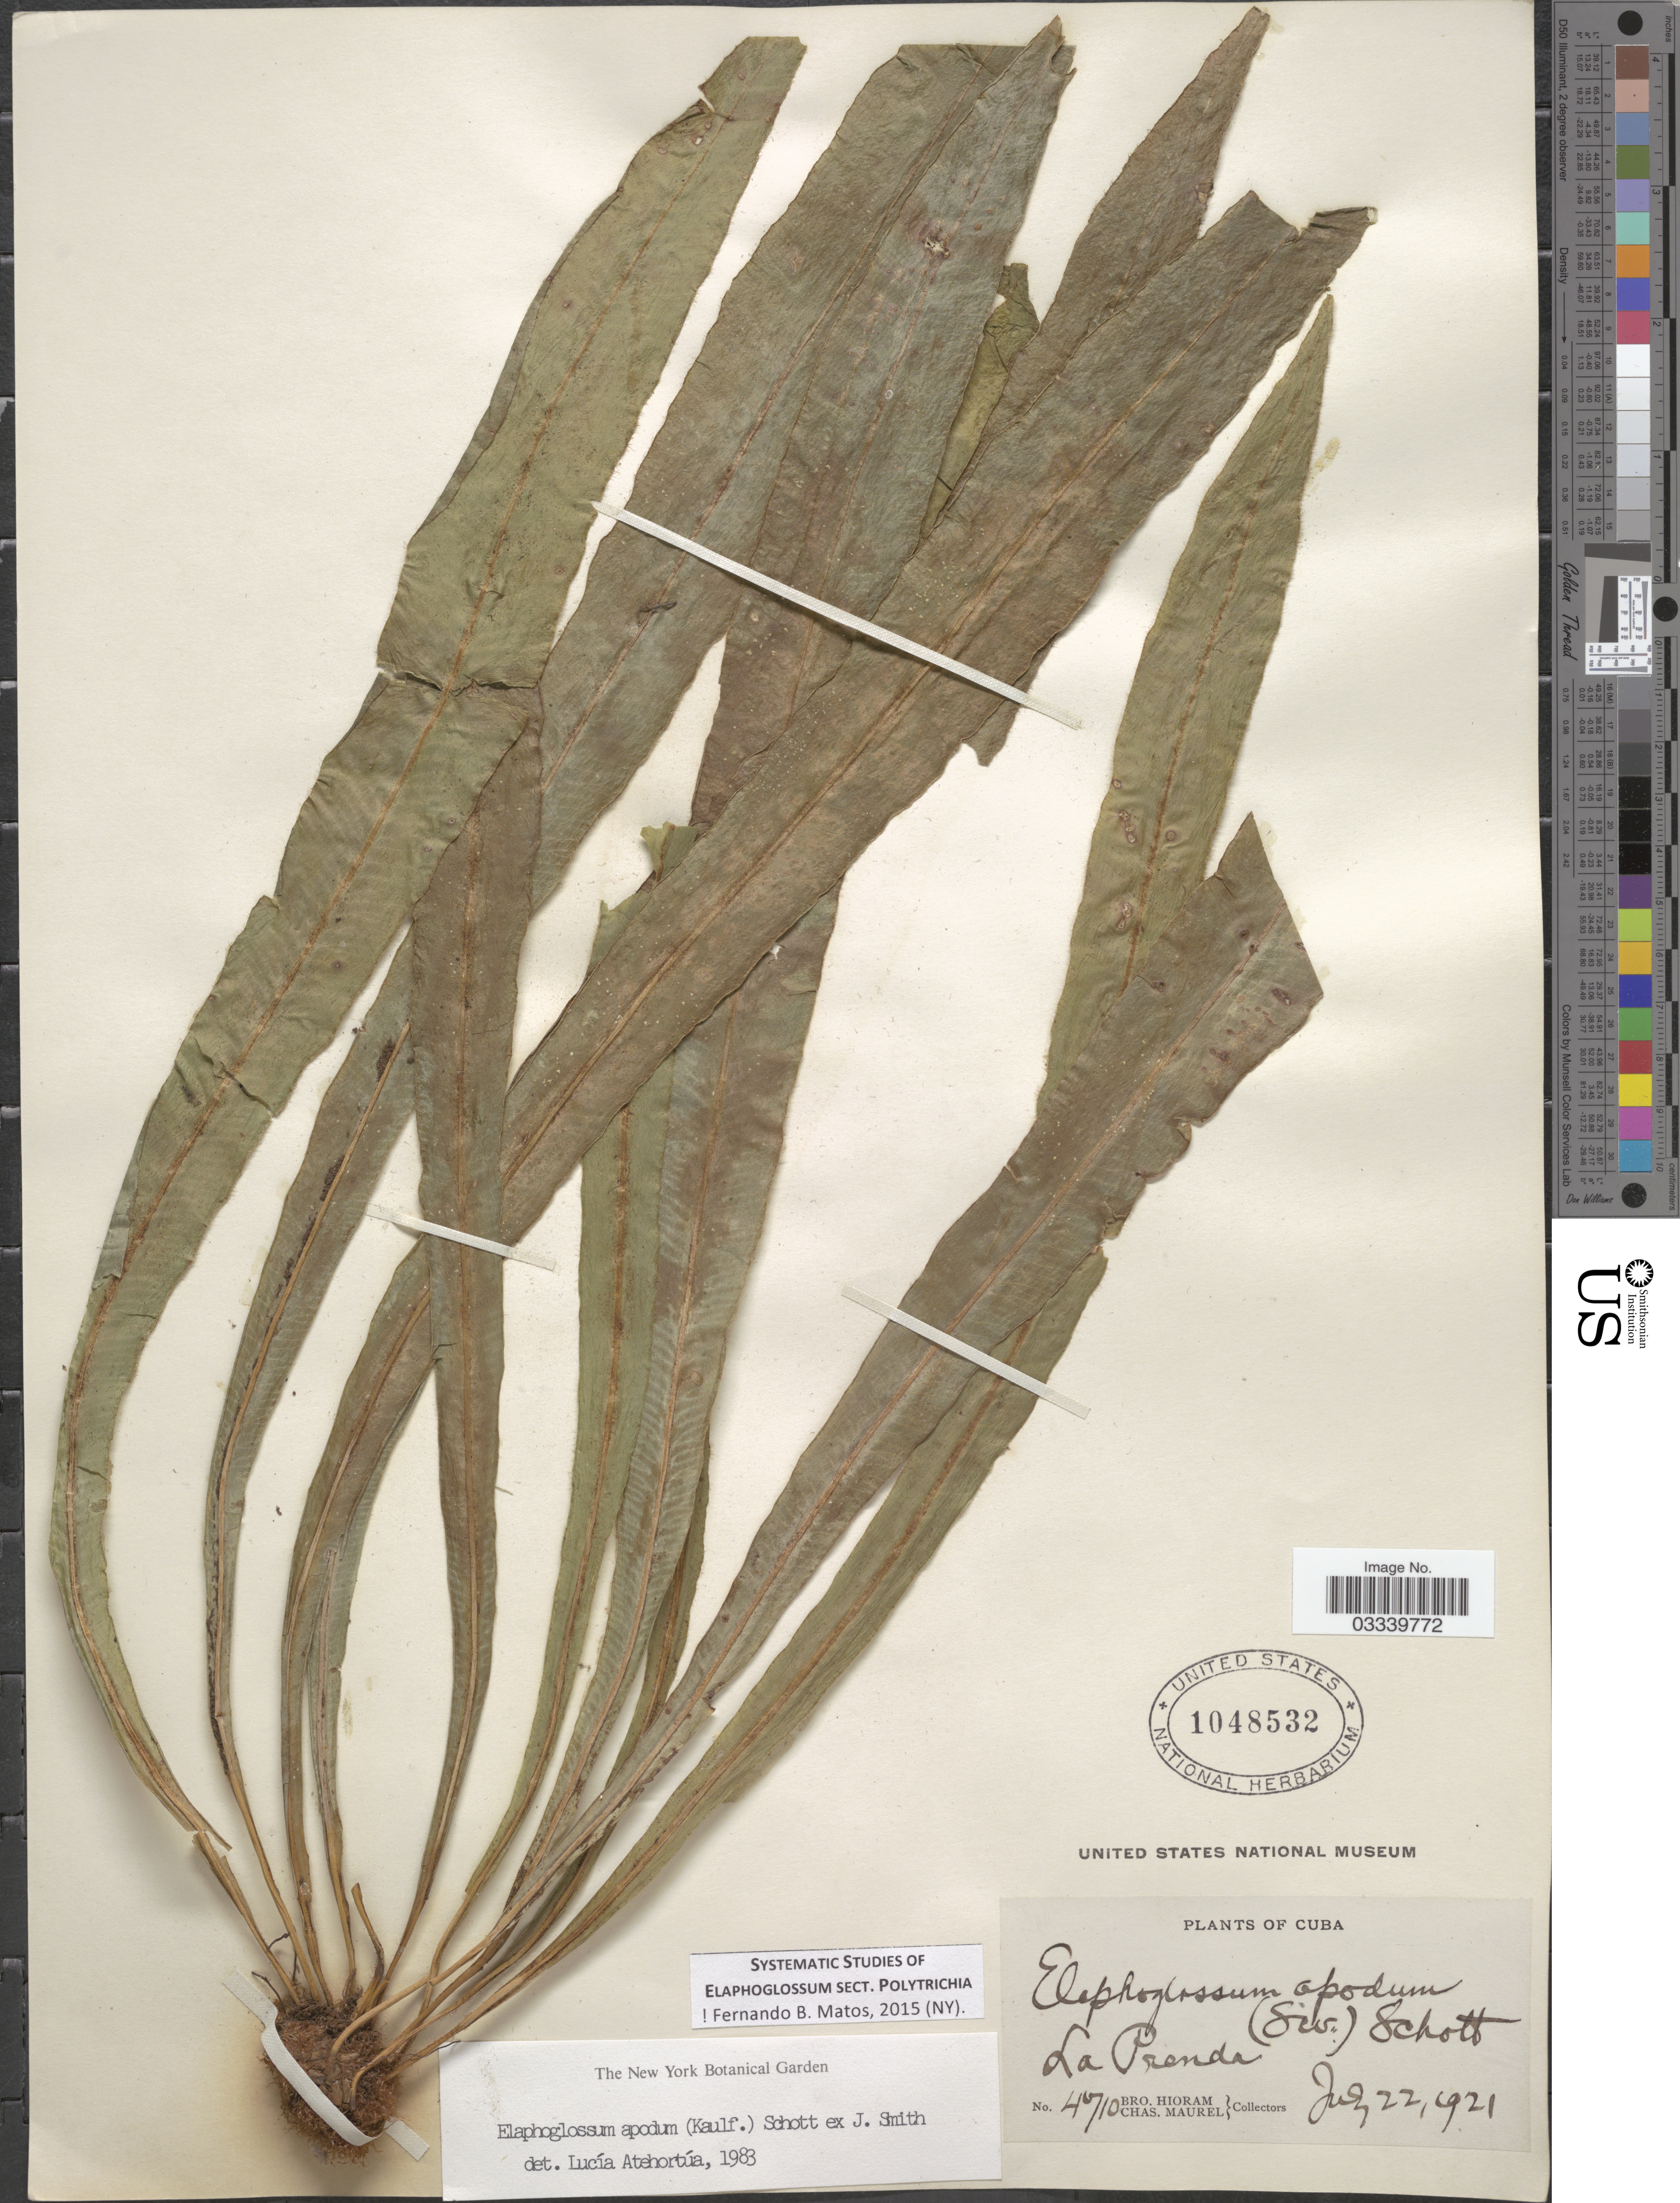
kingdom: Plantae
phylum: Tracheophyta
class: Polypodiopsida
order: Polypodiales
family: Dryopteridaceae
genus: Elaphoglossum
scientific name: Elaphoglossum apodum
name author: (Kaulf.) Schott ex J. Sm.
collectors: Bro. Hioram & C. Maurel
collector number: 4710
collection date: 1921-07-22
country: Cuba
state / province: Guantánamo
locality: La Prenda.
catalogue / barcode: US 1048532